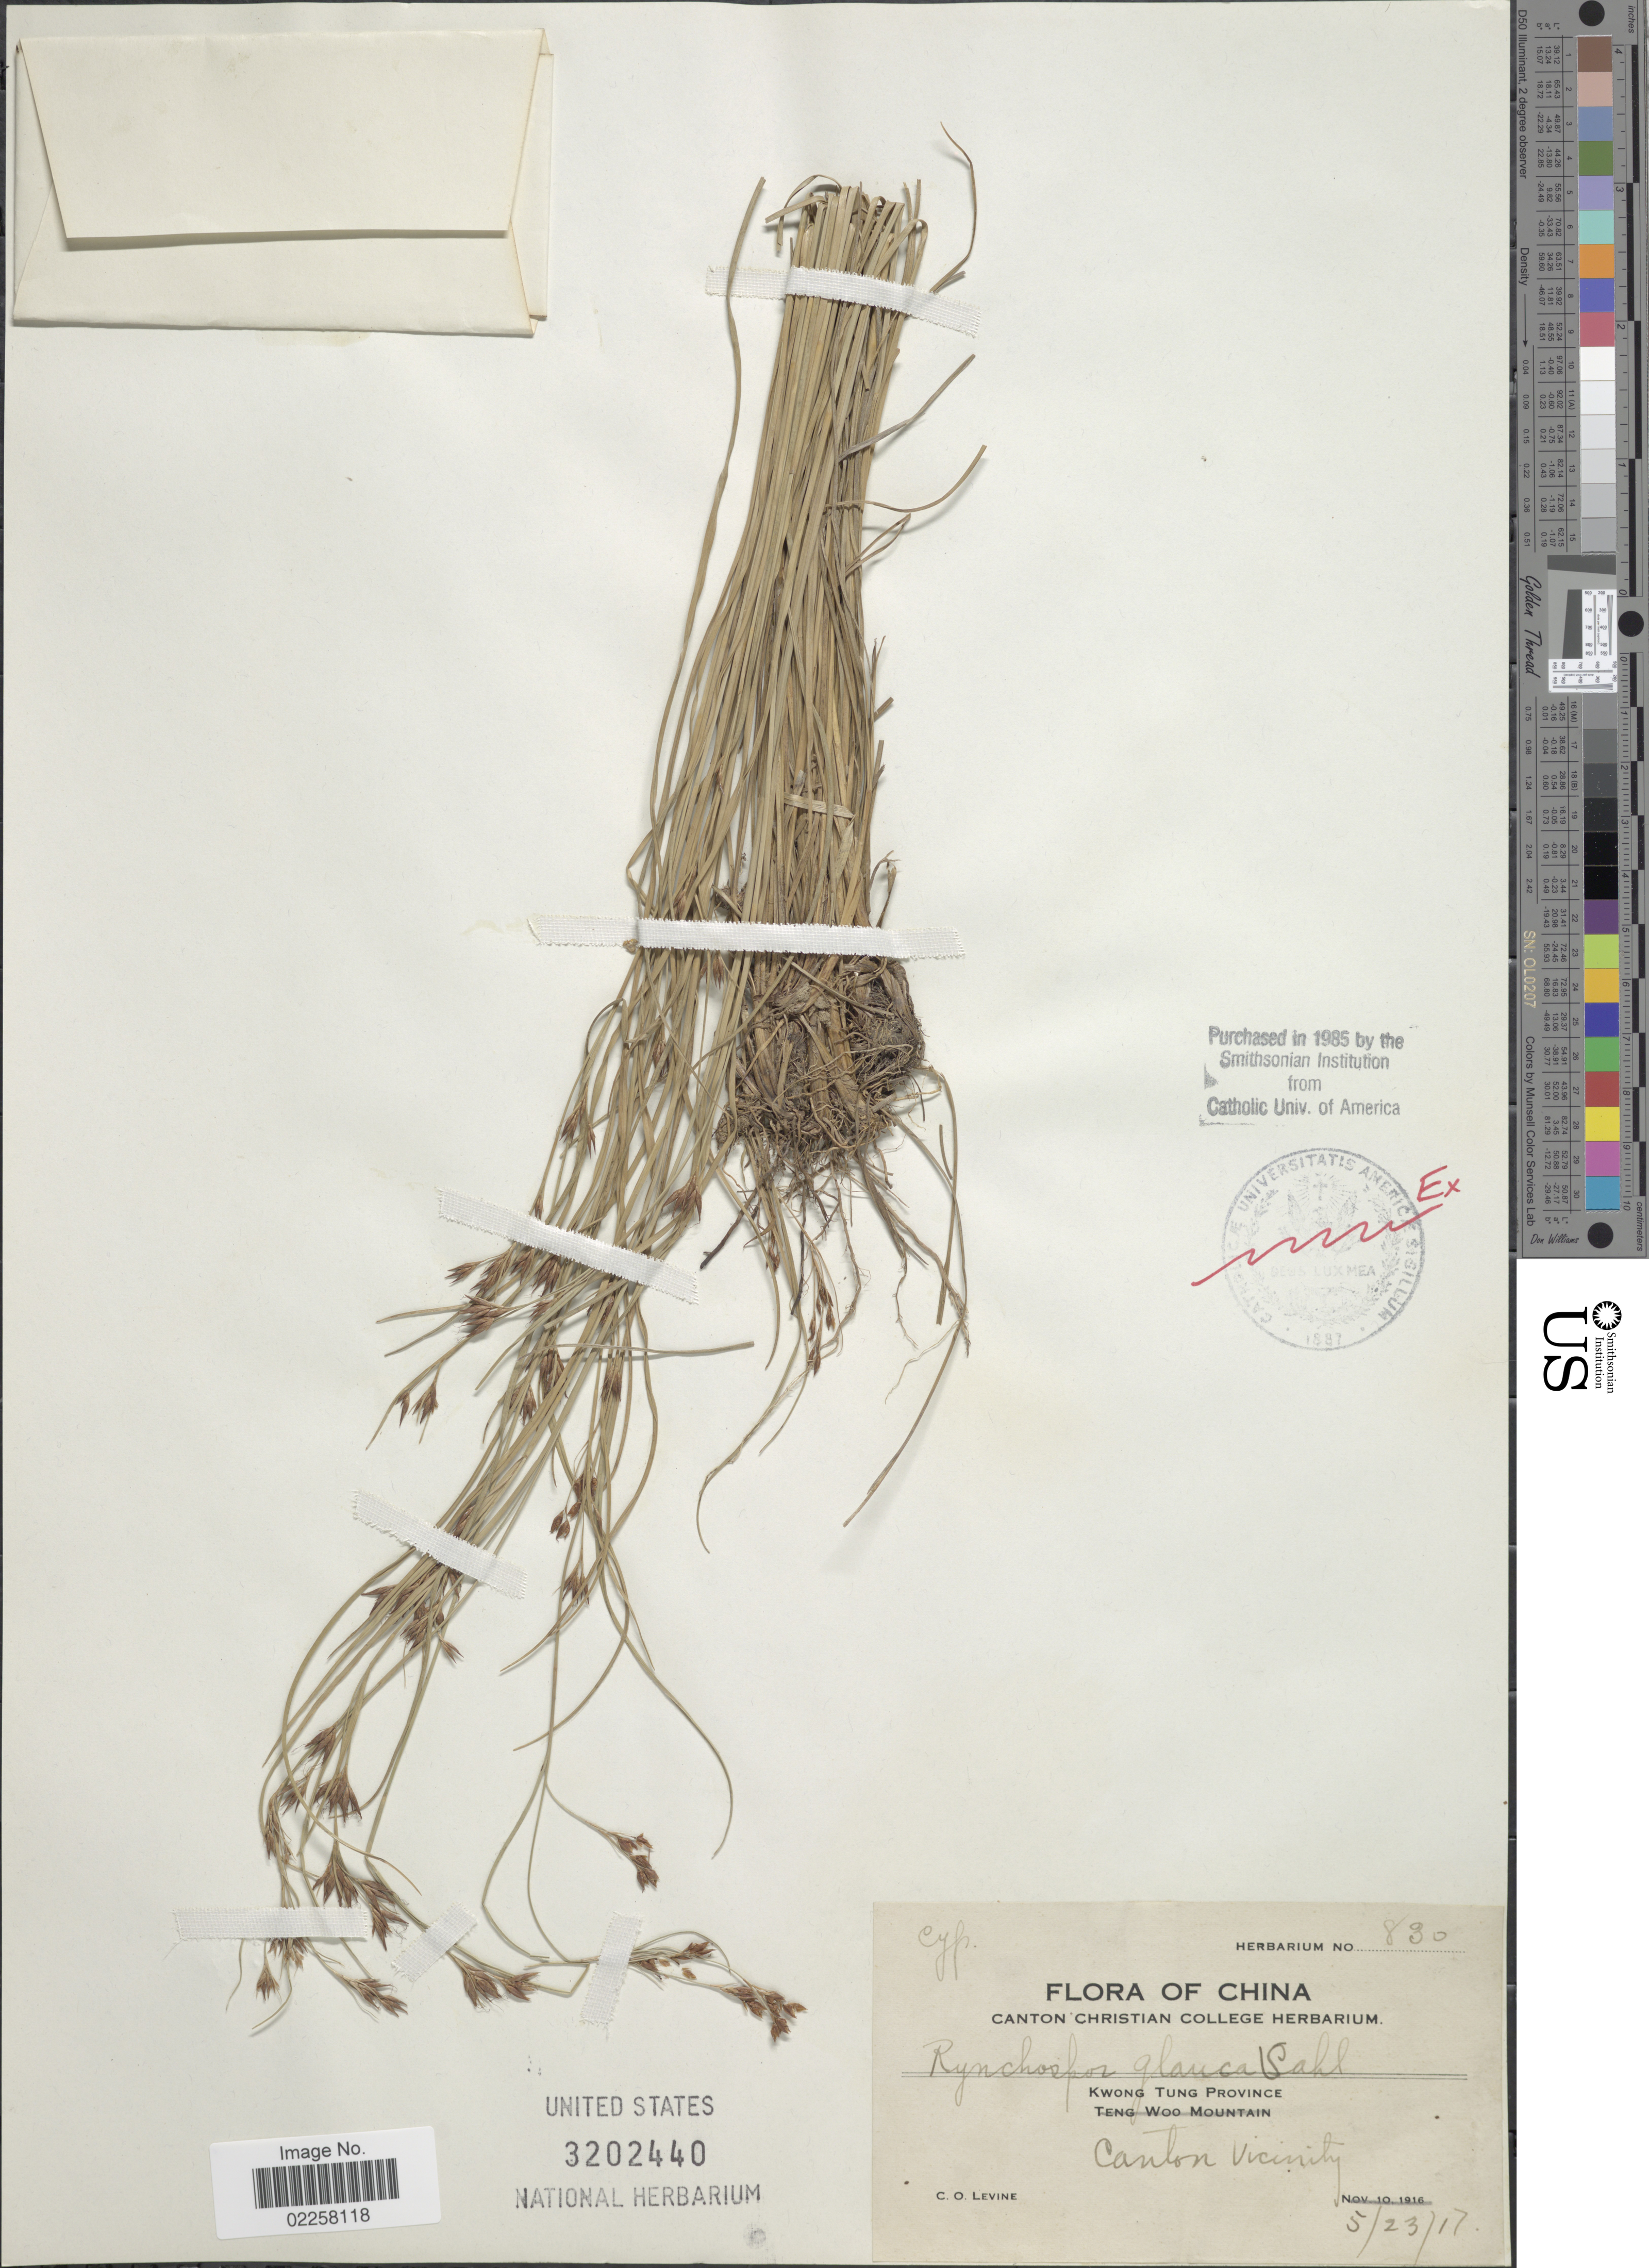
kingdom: Plantae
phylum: Tracheophyta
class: Liliopsida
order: Poales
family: Cyperaceae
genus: Rhynchospora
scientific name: Rhynchospora rugosa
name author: (Vahl) Gale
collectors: C. O. Levine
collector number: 830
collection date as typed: Transcribed d/m/y: 23/5/17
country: China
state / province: Guangdong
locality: Kwong Tung Province. Canton Vicinity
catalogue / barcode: US 3202440